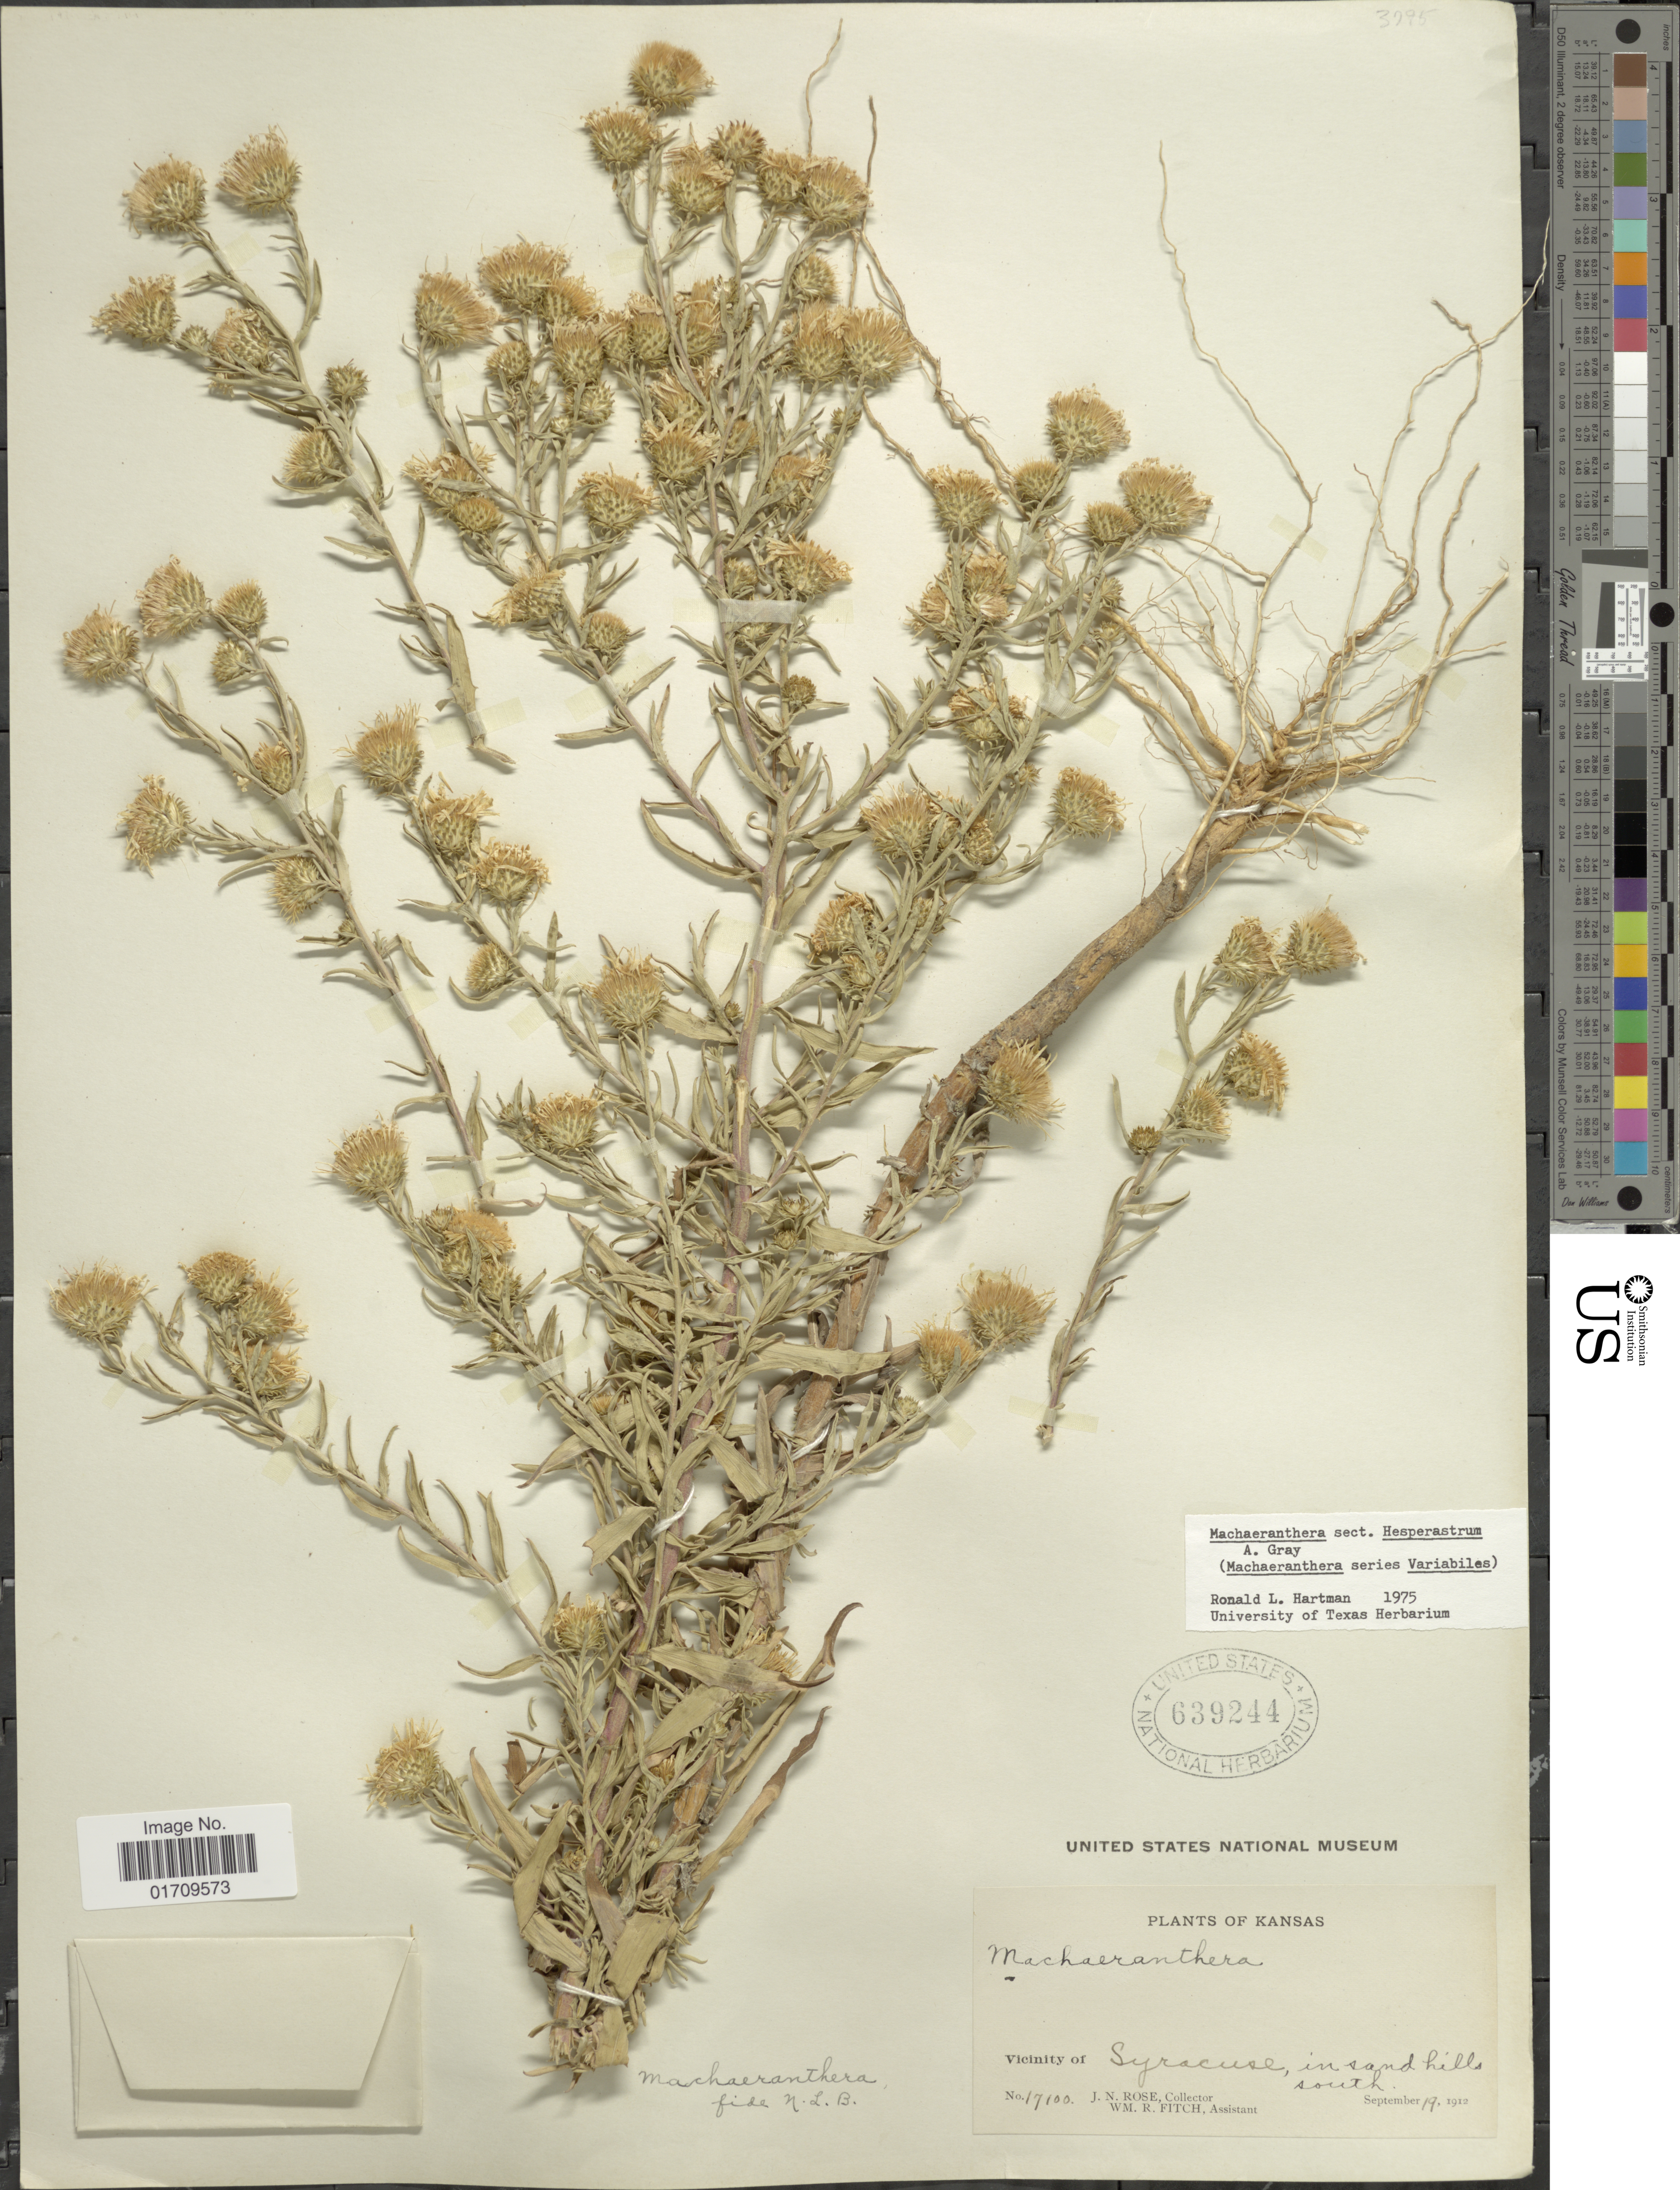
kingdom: Plantae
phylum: Tracheophyta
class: Magnoliopsida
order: Asterales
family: Asteraceae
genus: Machaeranthera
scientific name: Machaeranthera sp.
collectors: J. N. Rose & W. R. Fitch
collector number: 17100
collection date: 1912-09-19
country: United States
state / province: Kansas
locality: Vicinity of Syracuse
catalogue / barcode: US 639244